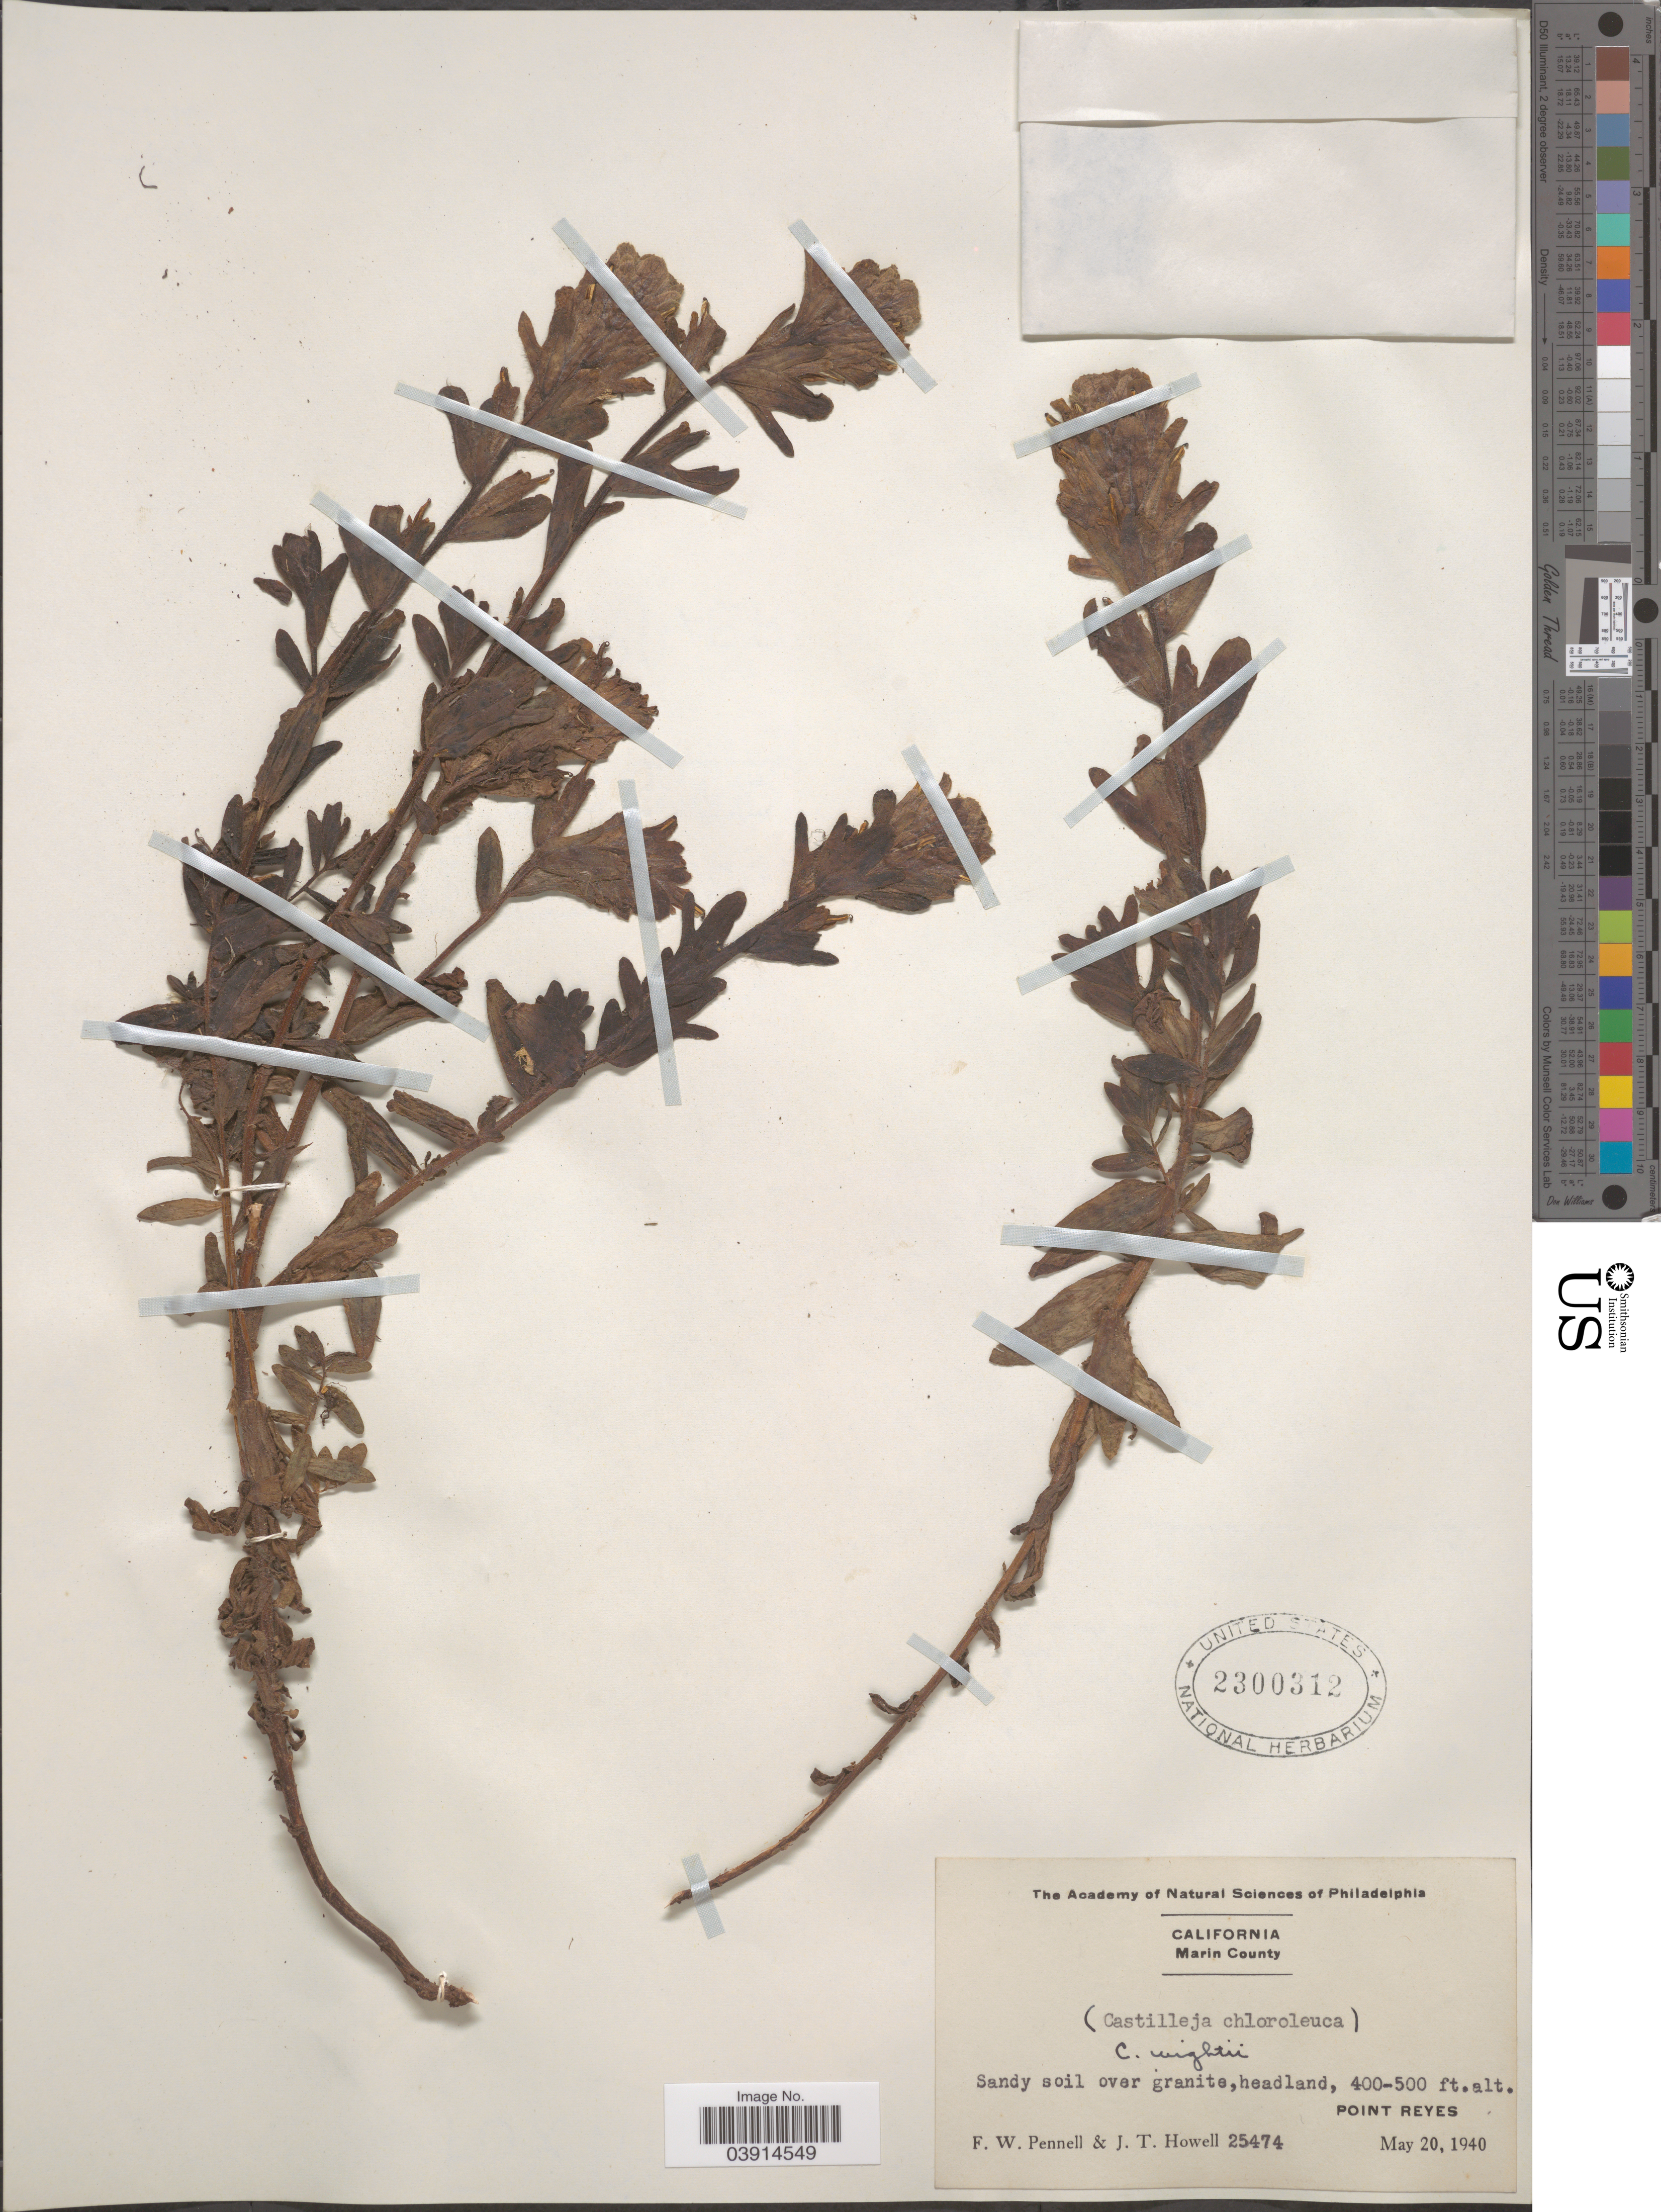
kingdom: Plantae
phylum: Tracheophyta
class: Magnoliopsida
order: Lamiales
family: Orobanchaceae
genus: Castilleja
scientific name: Castilleja wightii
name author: Elmer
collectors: F. W. Pennell & J. T. Howell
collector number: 25474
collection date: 1940-05-20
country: United States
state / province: California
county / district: Marin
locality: Marin County. Point Reyes.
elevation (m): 122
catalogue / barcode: US 2300312